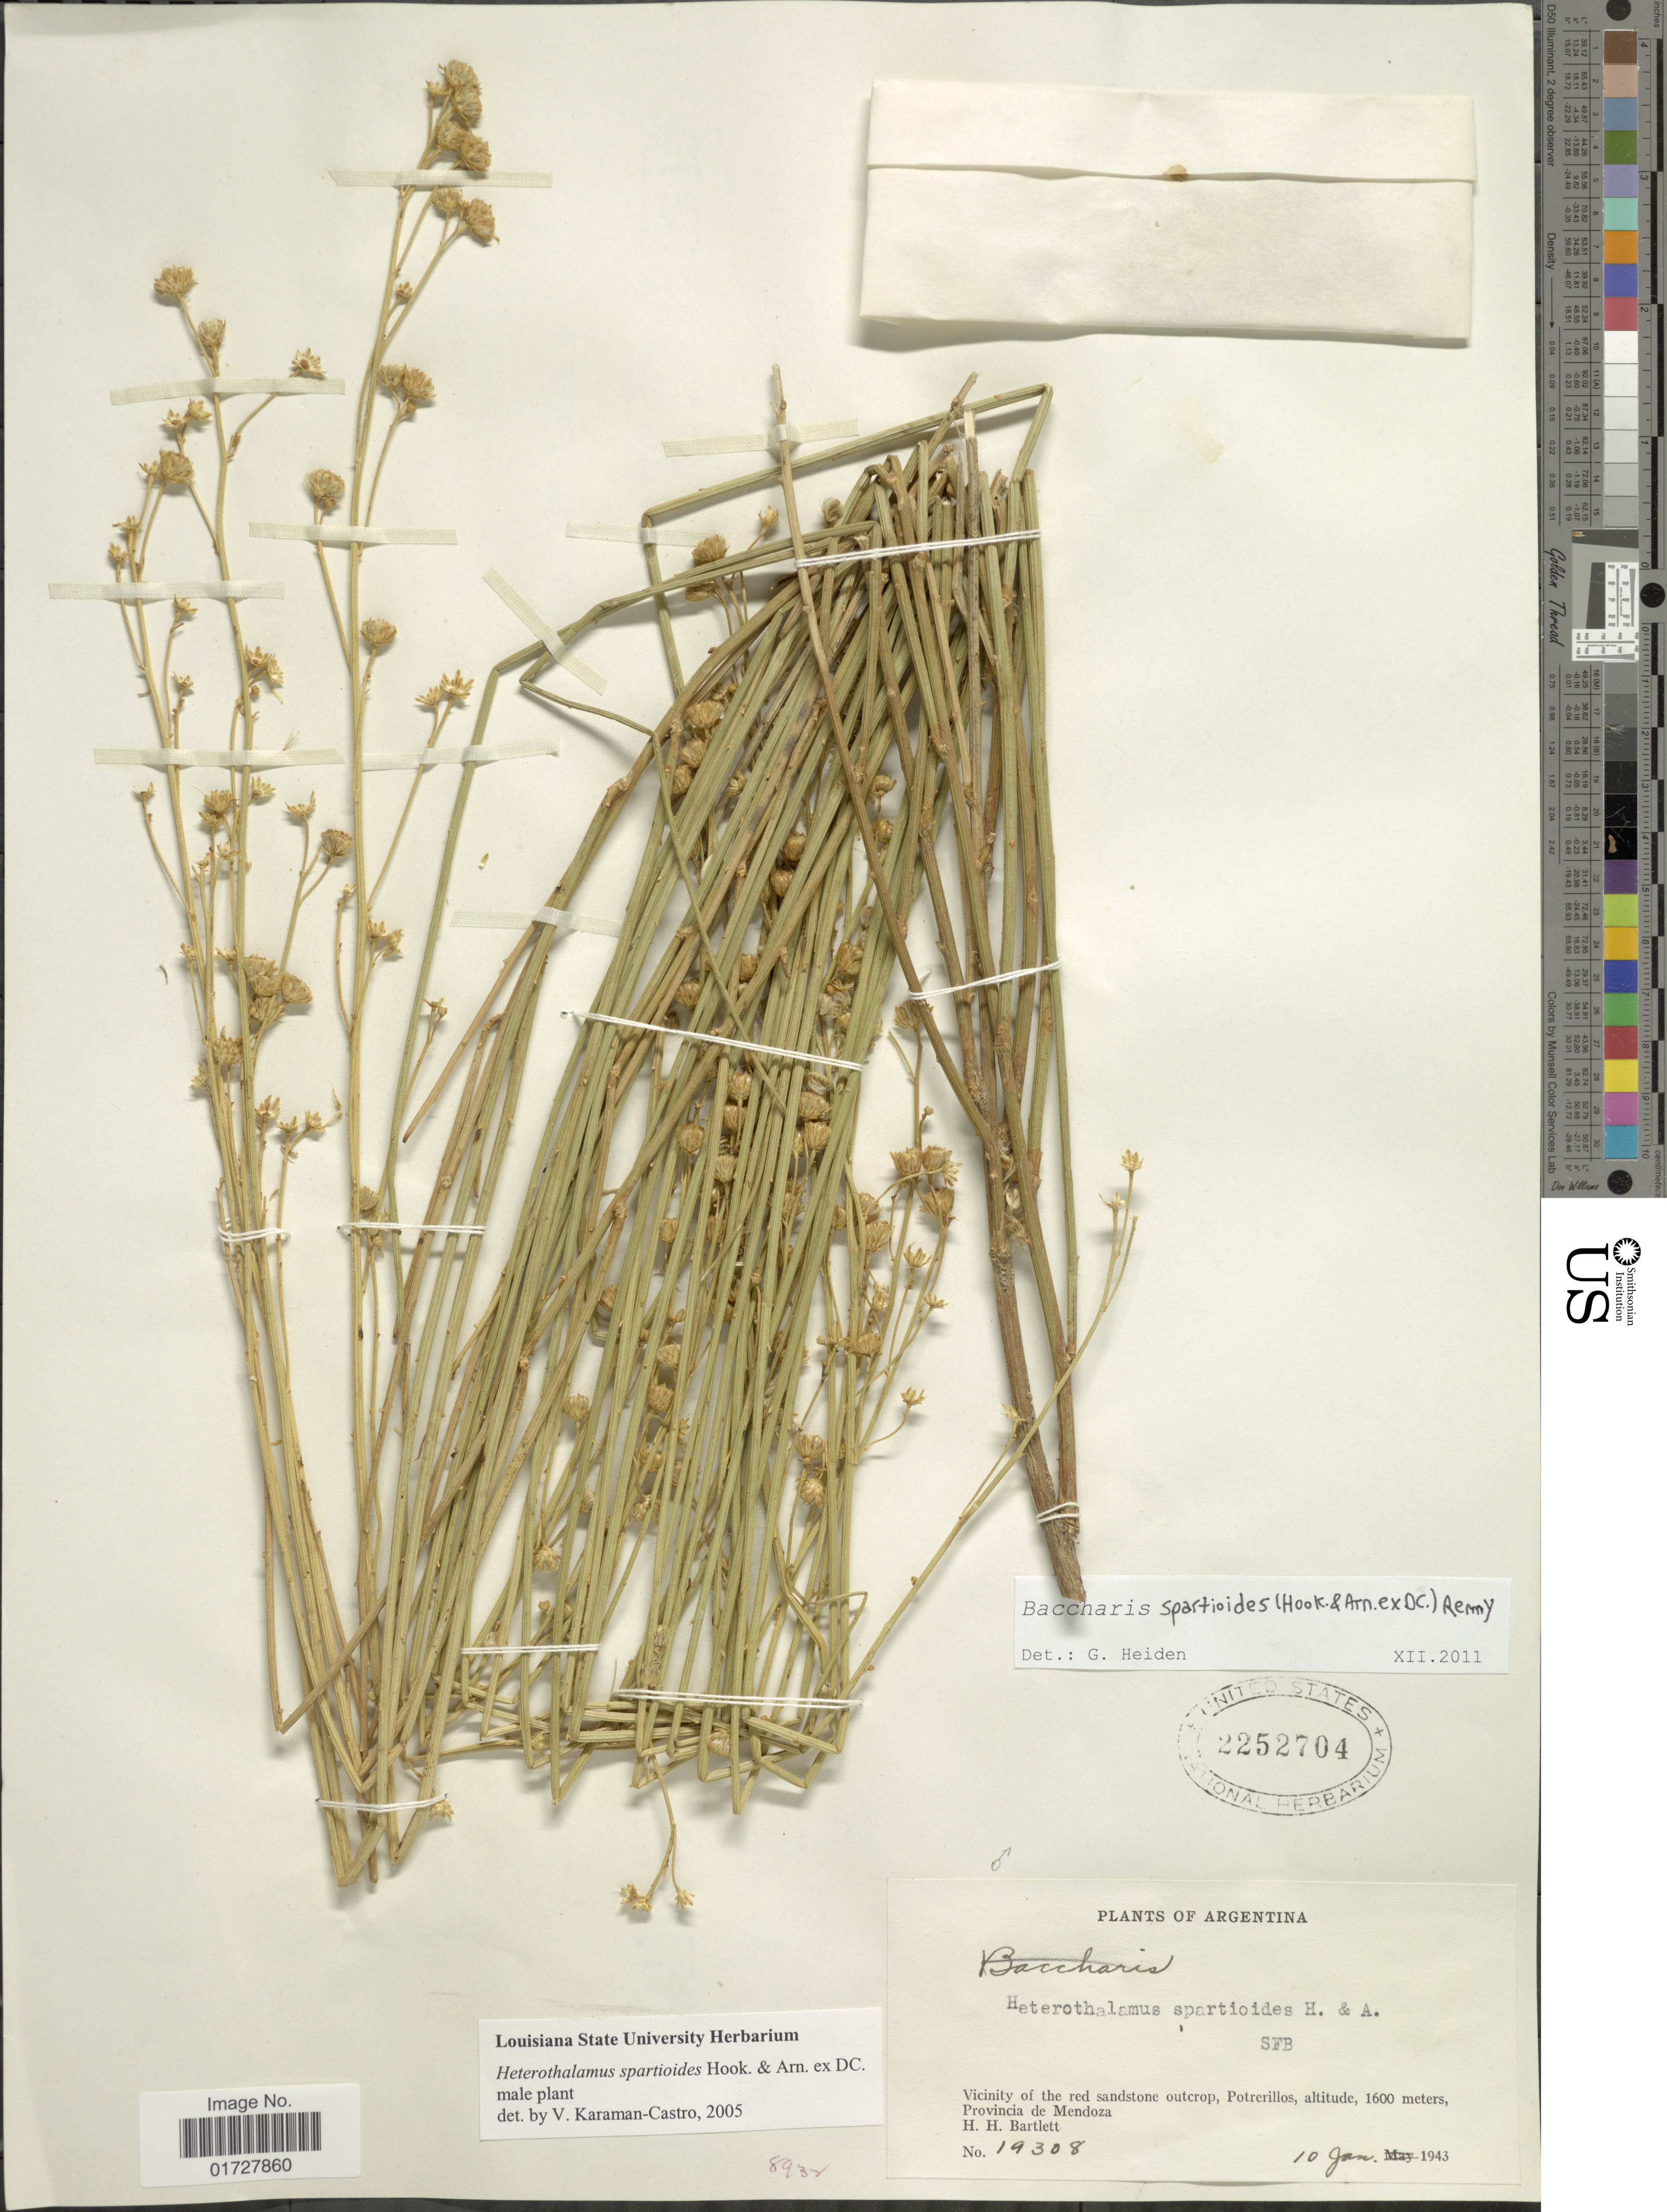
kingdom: Plantae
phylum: Tracheophyta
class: Magnoliopsida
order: Asterales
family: Asteraceae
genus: Baccharis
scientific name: Baccharis spartioides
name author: (Hook. & Arn. ex DC.) J. Rémy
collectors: H. H. Bartlett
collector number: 19308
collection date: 1943-01-10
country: Argentina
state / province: Mendoza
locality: Vicinity of red sandstone outcrop, Potrerillos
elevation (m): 1600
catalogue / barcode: US 2252704